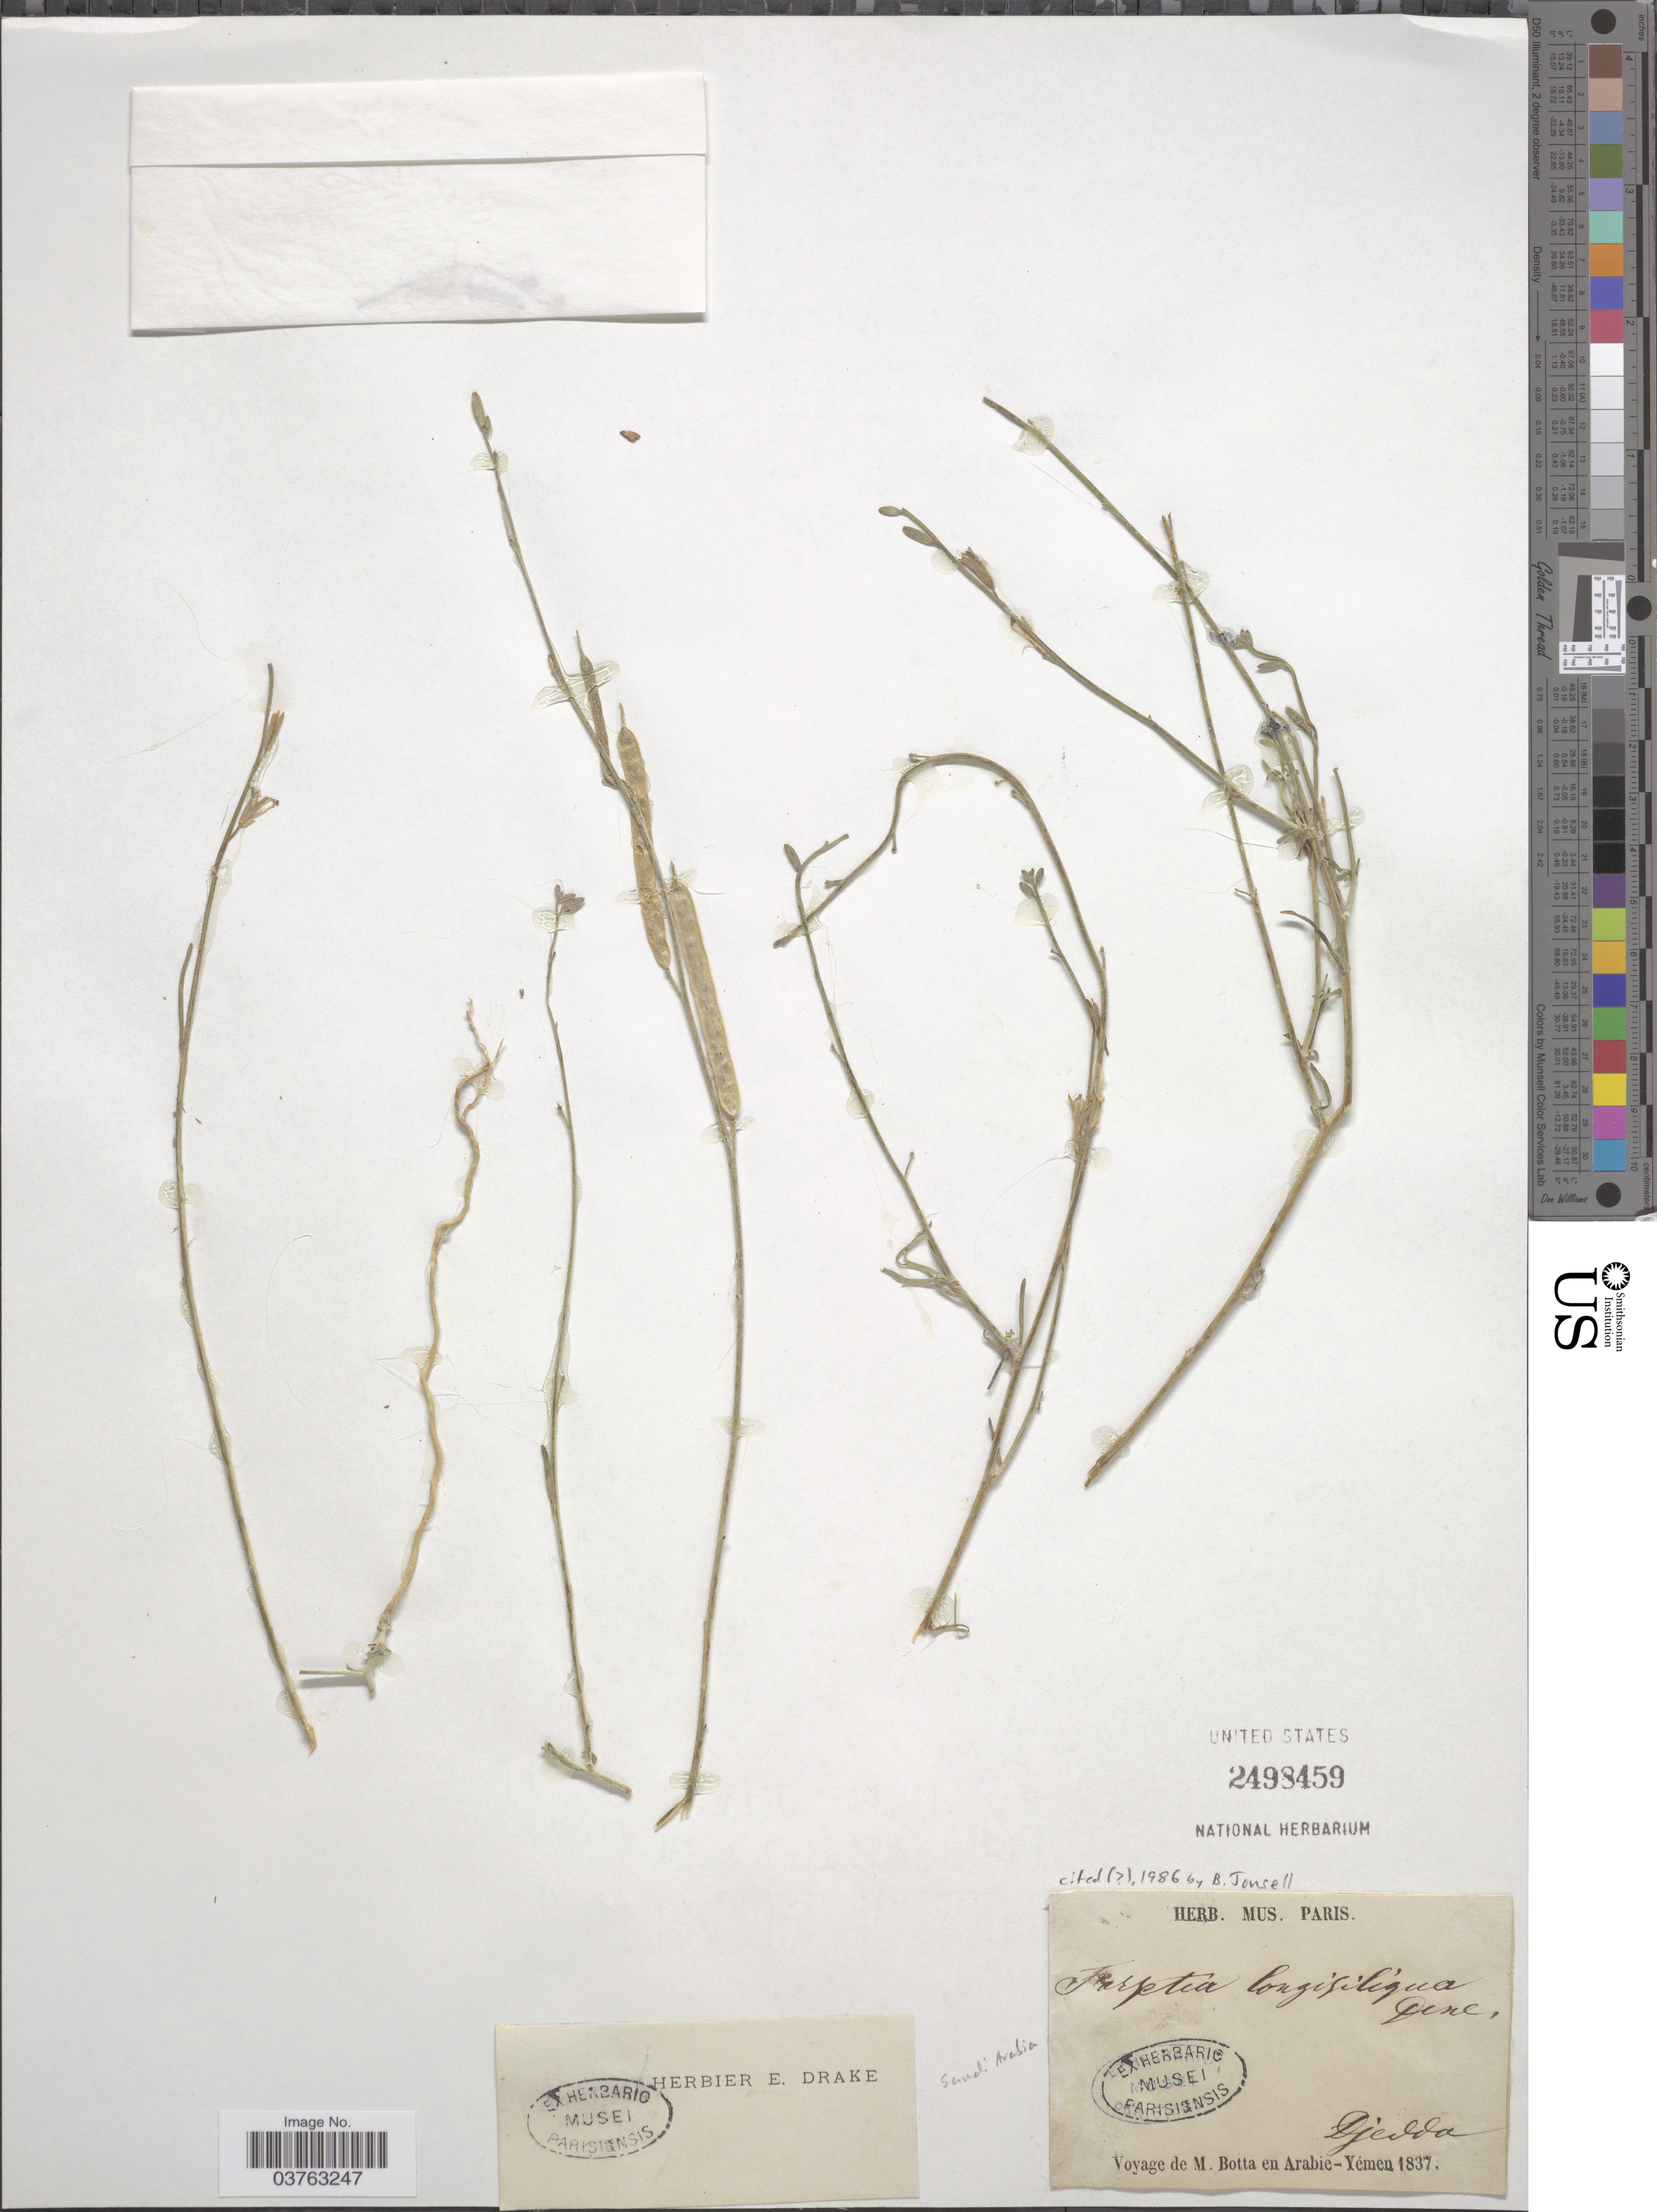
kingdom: Plantae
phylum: Tracheophyta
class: Magnoliopsida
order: Brassicales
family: Brassicaceae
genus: Farsetia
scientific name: Farsetia longisiliqua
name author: Decne.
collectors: M. Botta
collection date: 1837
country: Yemen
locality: Djedda. Arabie-Yémen. Saudi Arabia [unsure placement]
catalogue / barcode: US 2498459